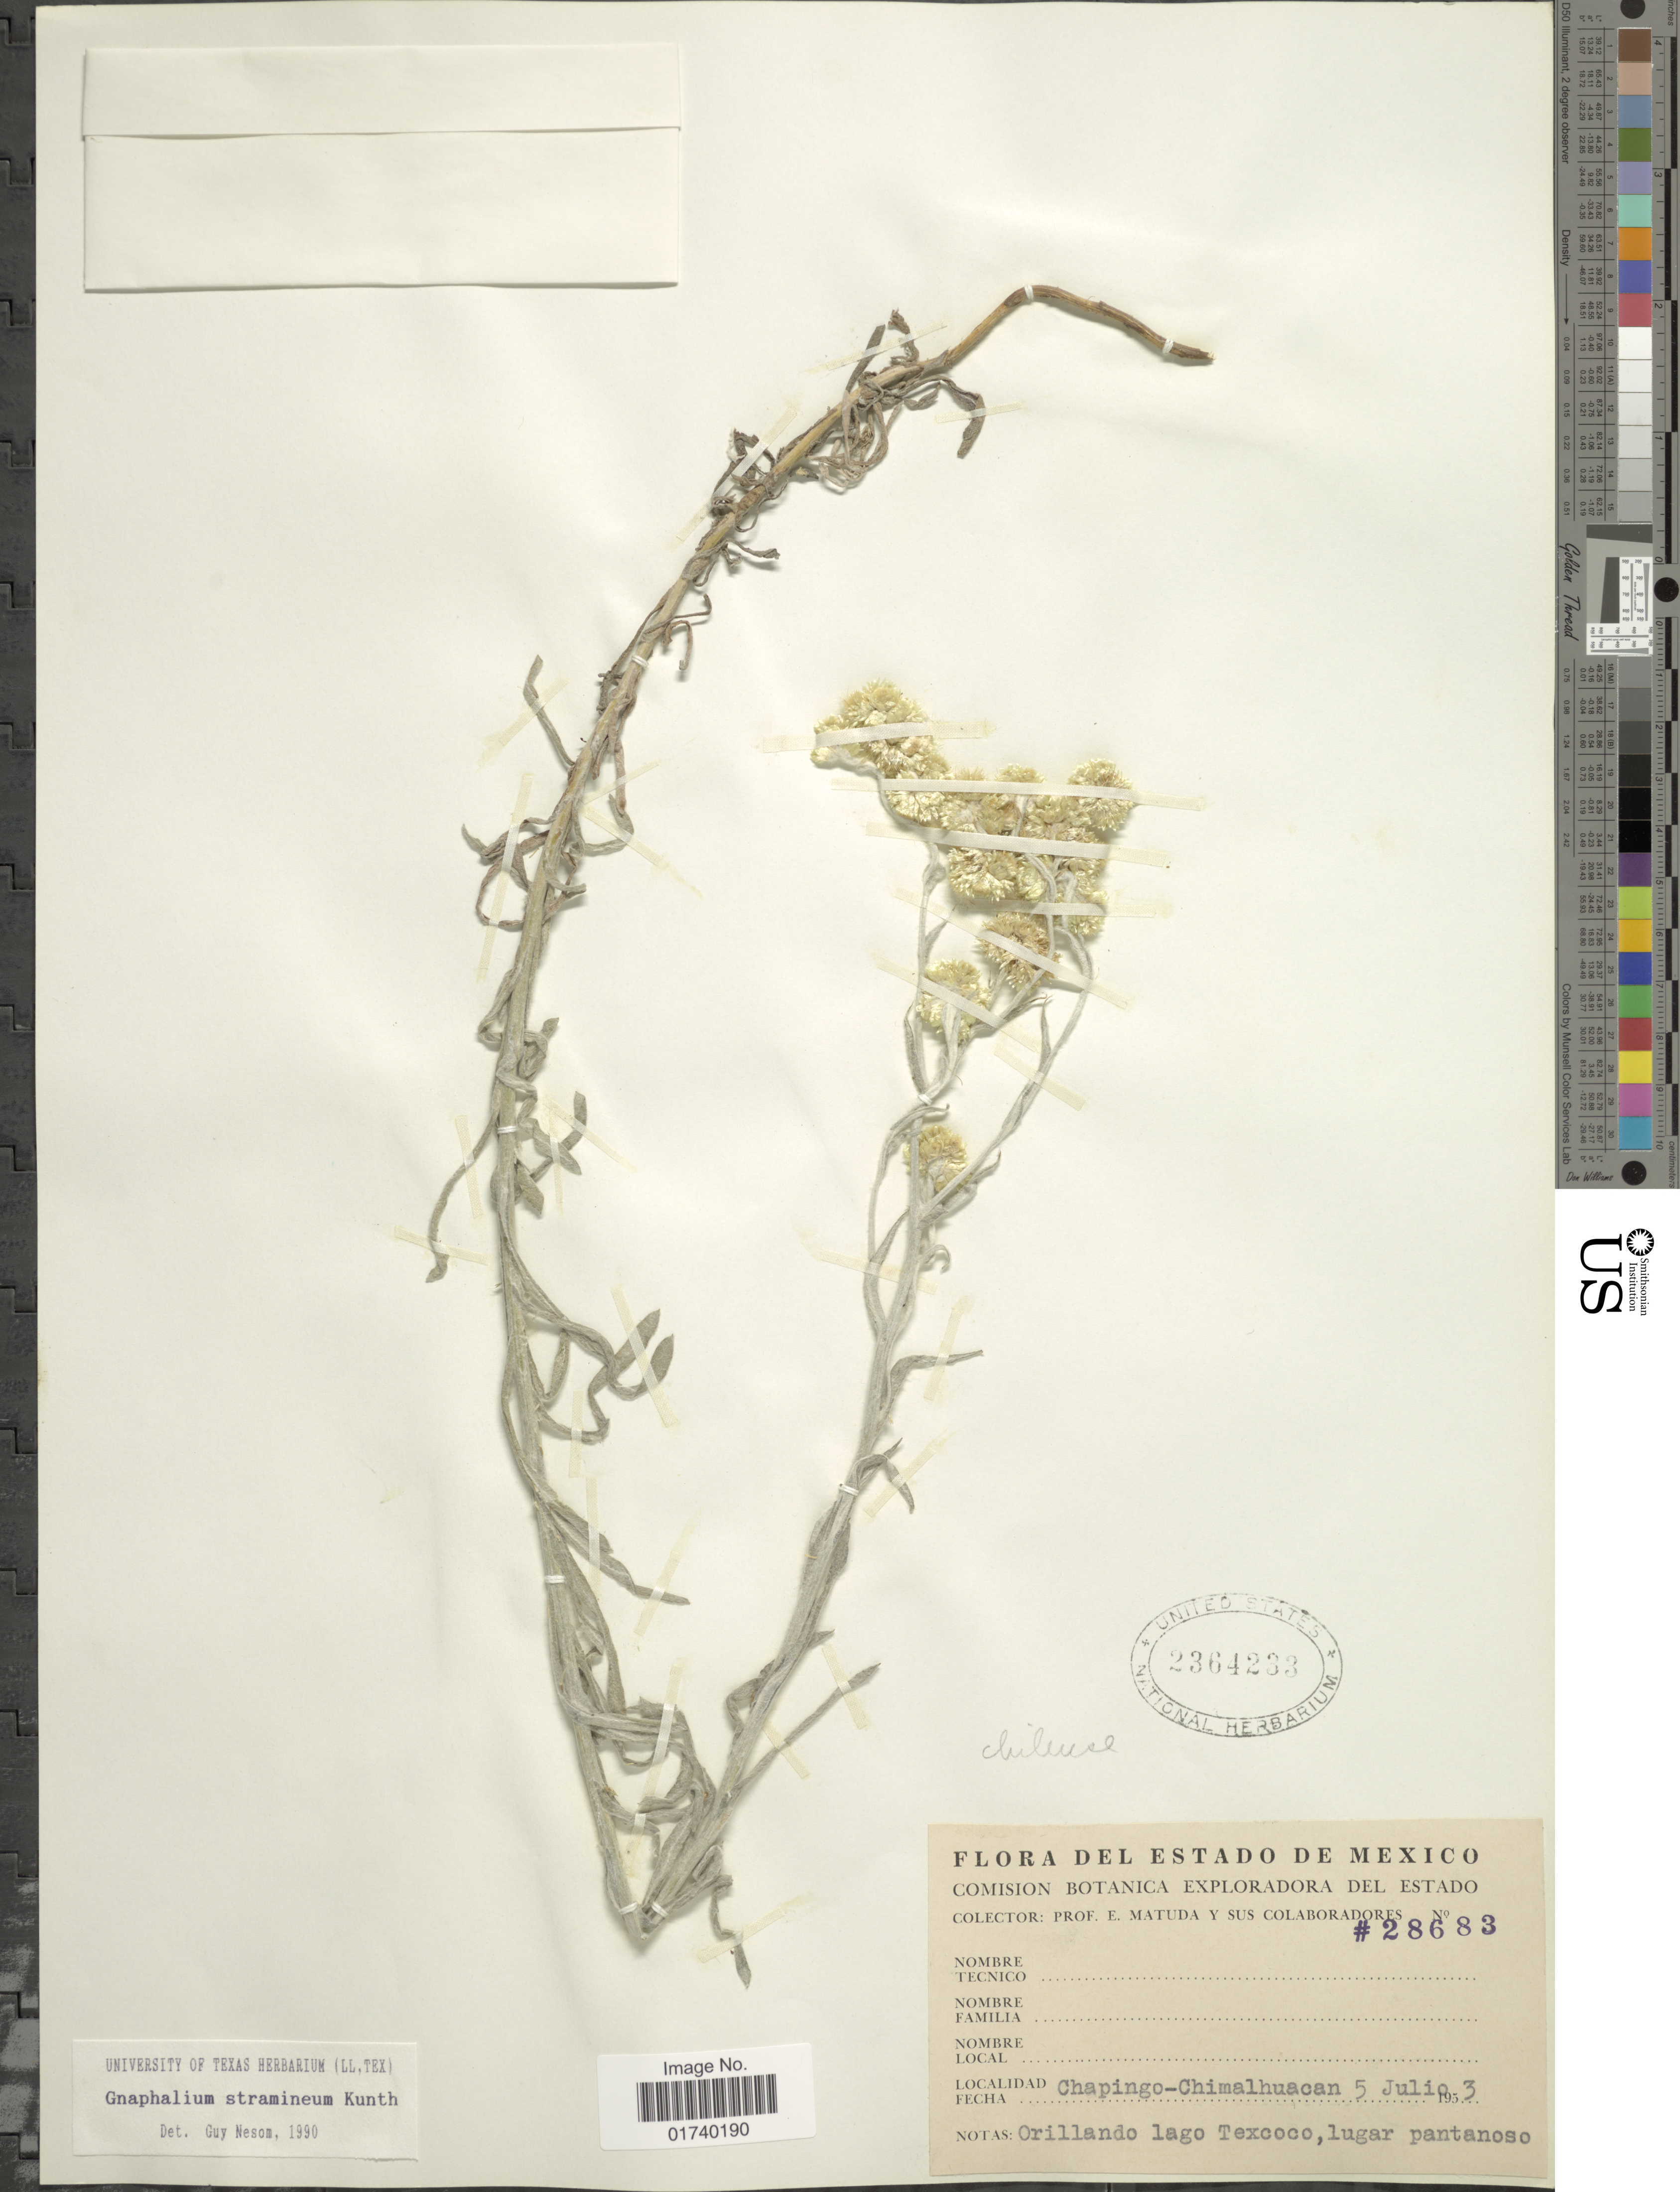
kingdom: Plantae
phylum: Tracheophyta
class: Magnoliopsida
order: Asterales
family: Asteraceae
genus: Pseudognaphalium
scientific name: Pseudognaphalium stramineum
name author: (Kunth) Anderb.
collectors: E. Matuda & et al.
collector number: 28683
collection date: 1953-07-05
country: Mexico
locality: Chapingo - Chimalhuacan.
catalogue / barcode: US 2364233